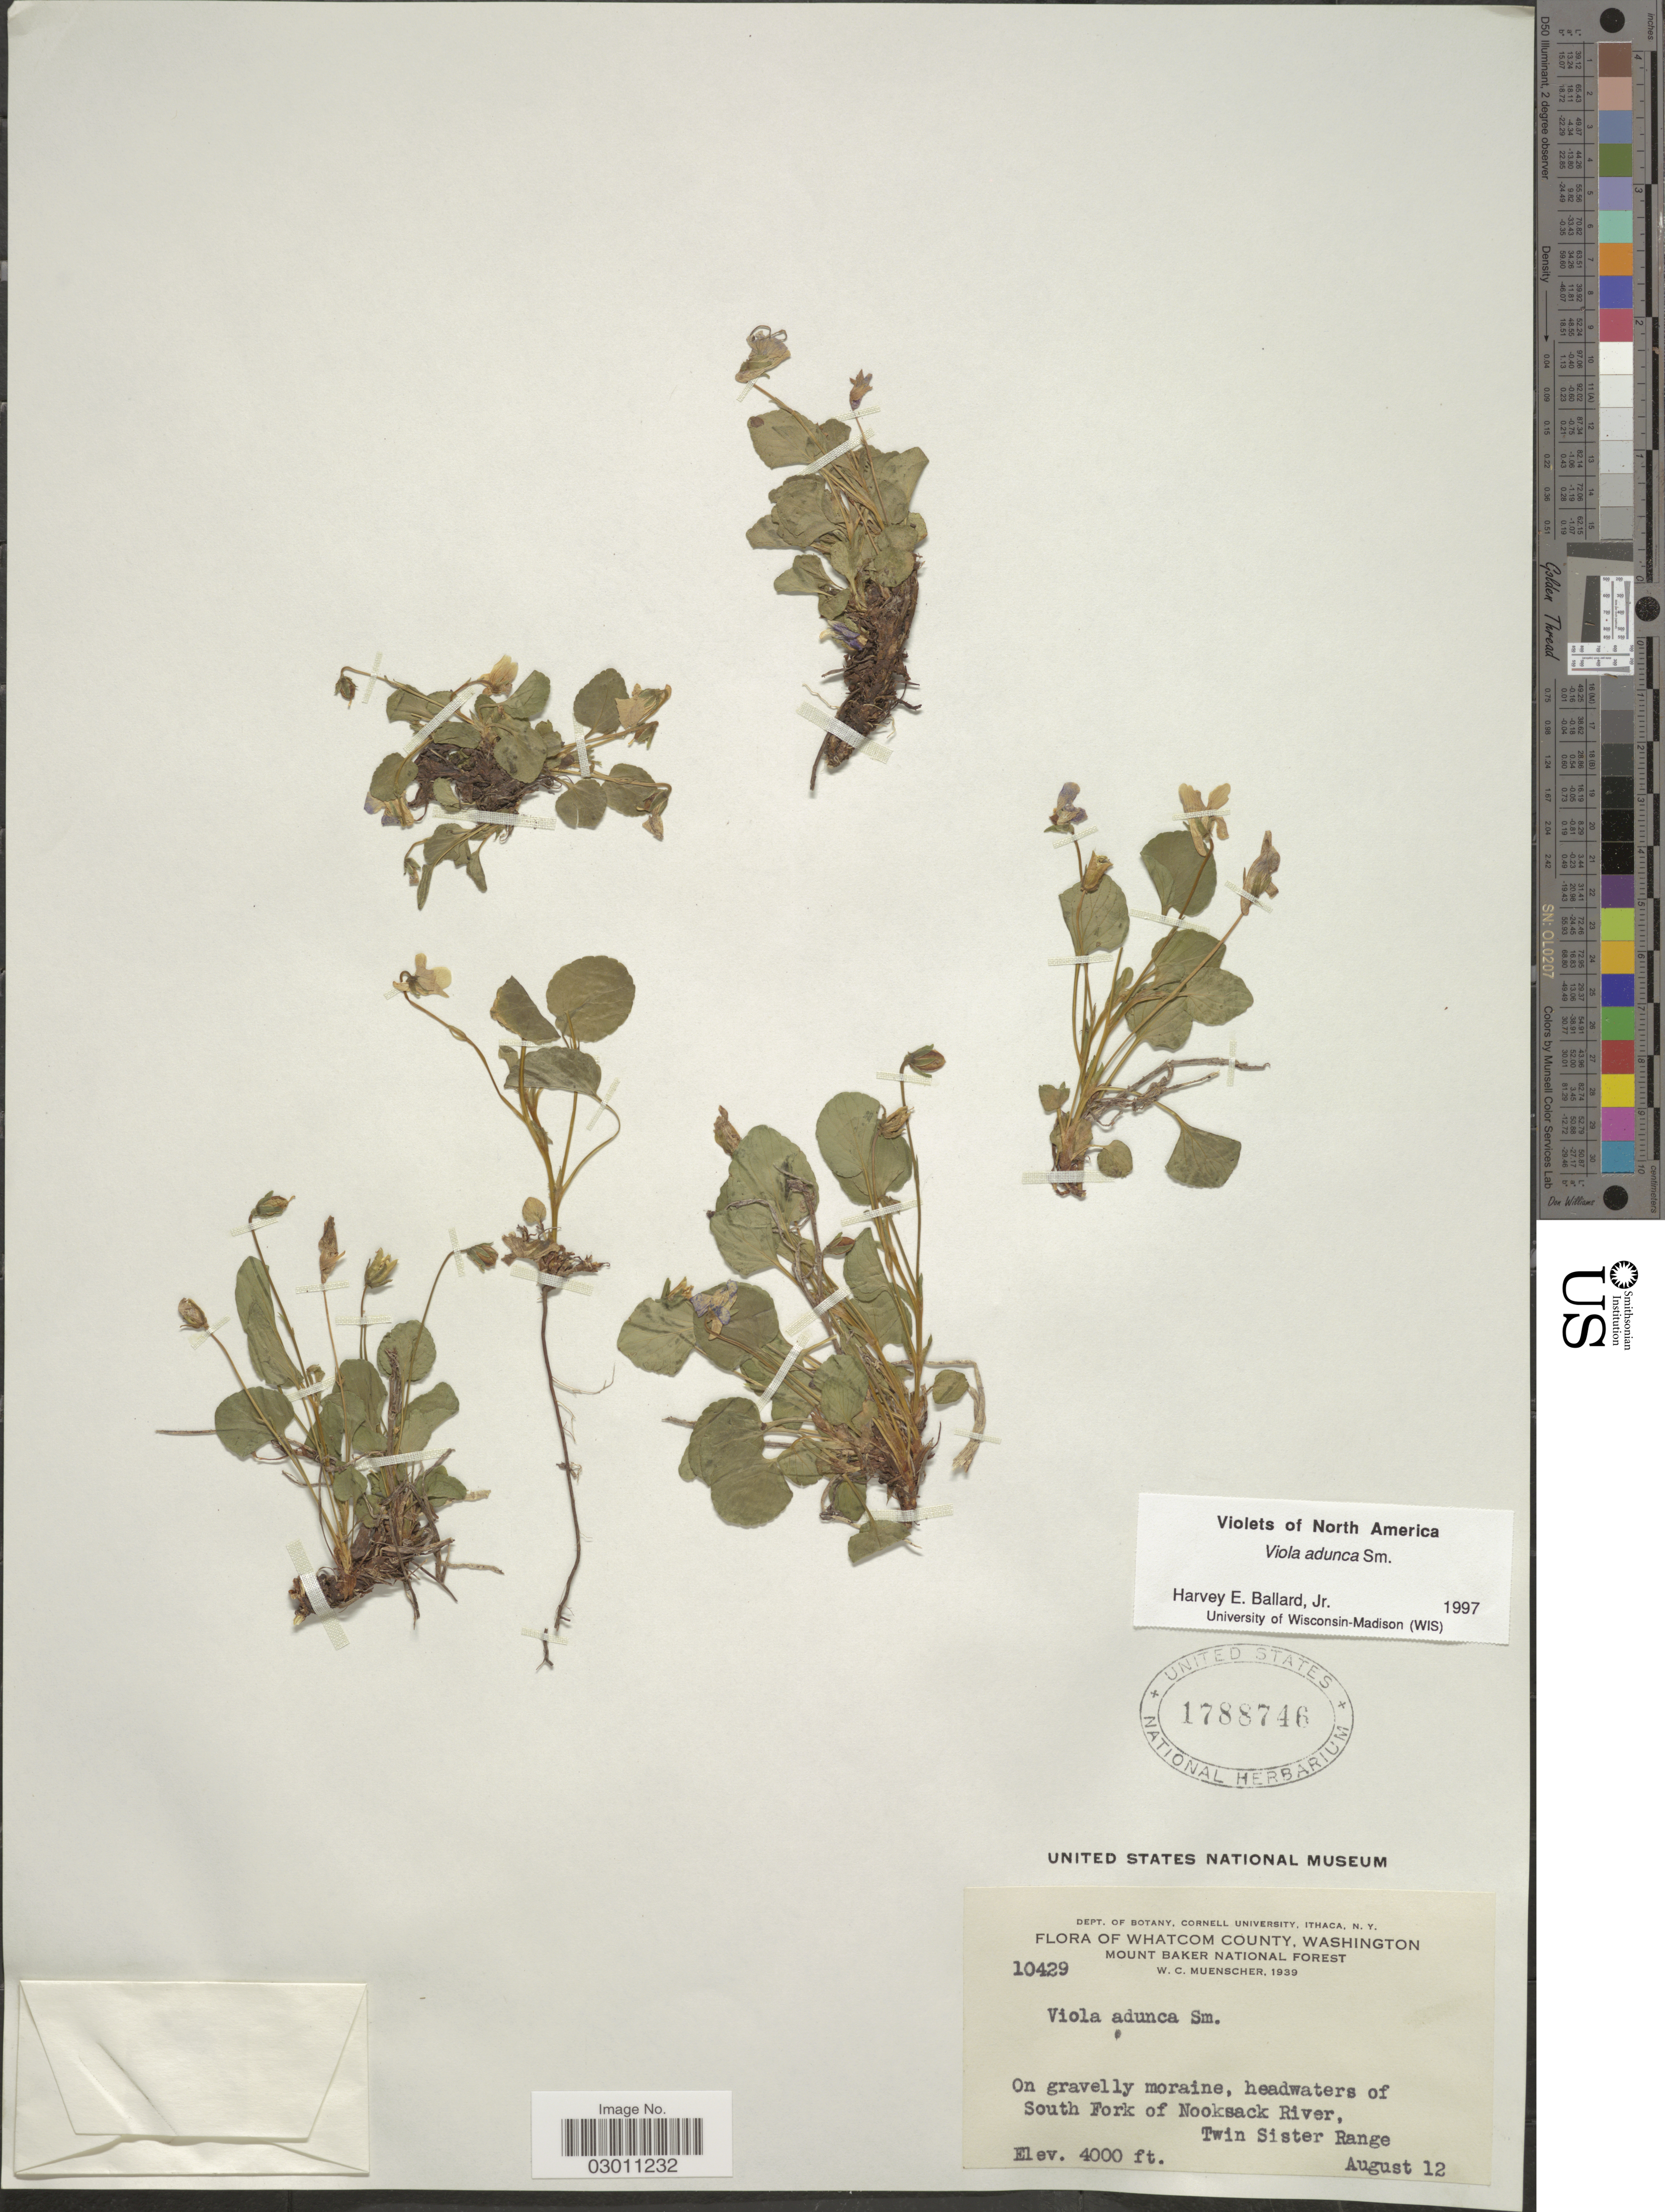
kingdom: Plantae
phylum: Tracheophyta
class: Magnoliopsida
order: Malpighiales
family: Violaceae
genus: Viola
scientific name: Viola adunca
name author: Sm.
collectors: W. Muenscher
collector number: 10429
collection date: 1939-08-12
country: United States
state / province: Washington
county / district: Whatcom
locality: Whatcom County. Mount Baker National Forest. On gravelly moraine, headwaters of South Fork of Nooksack River, Twin Sister Range.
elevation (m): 1219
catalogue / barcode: US 1788746